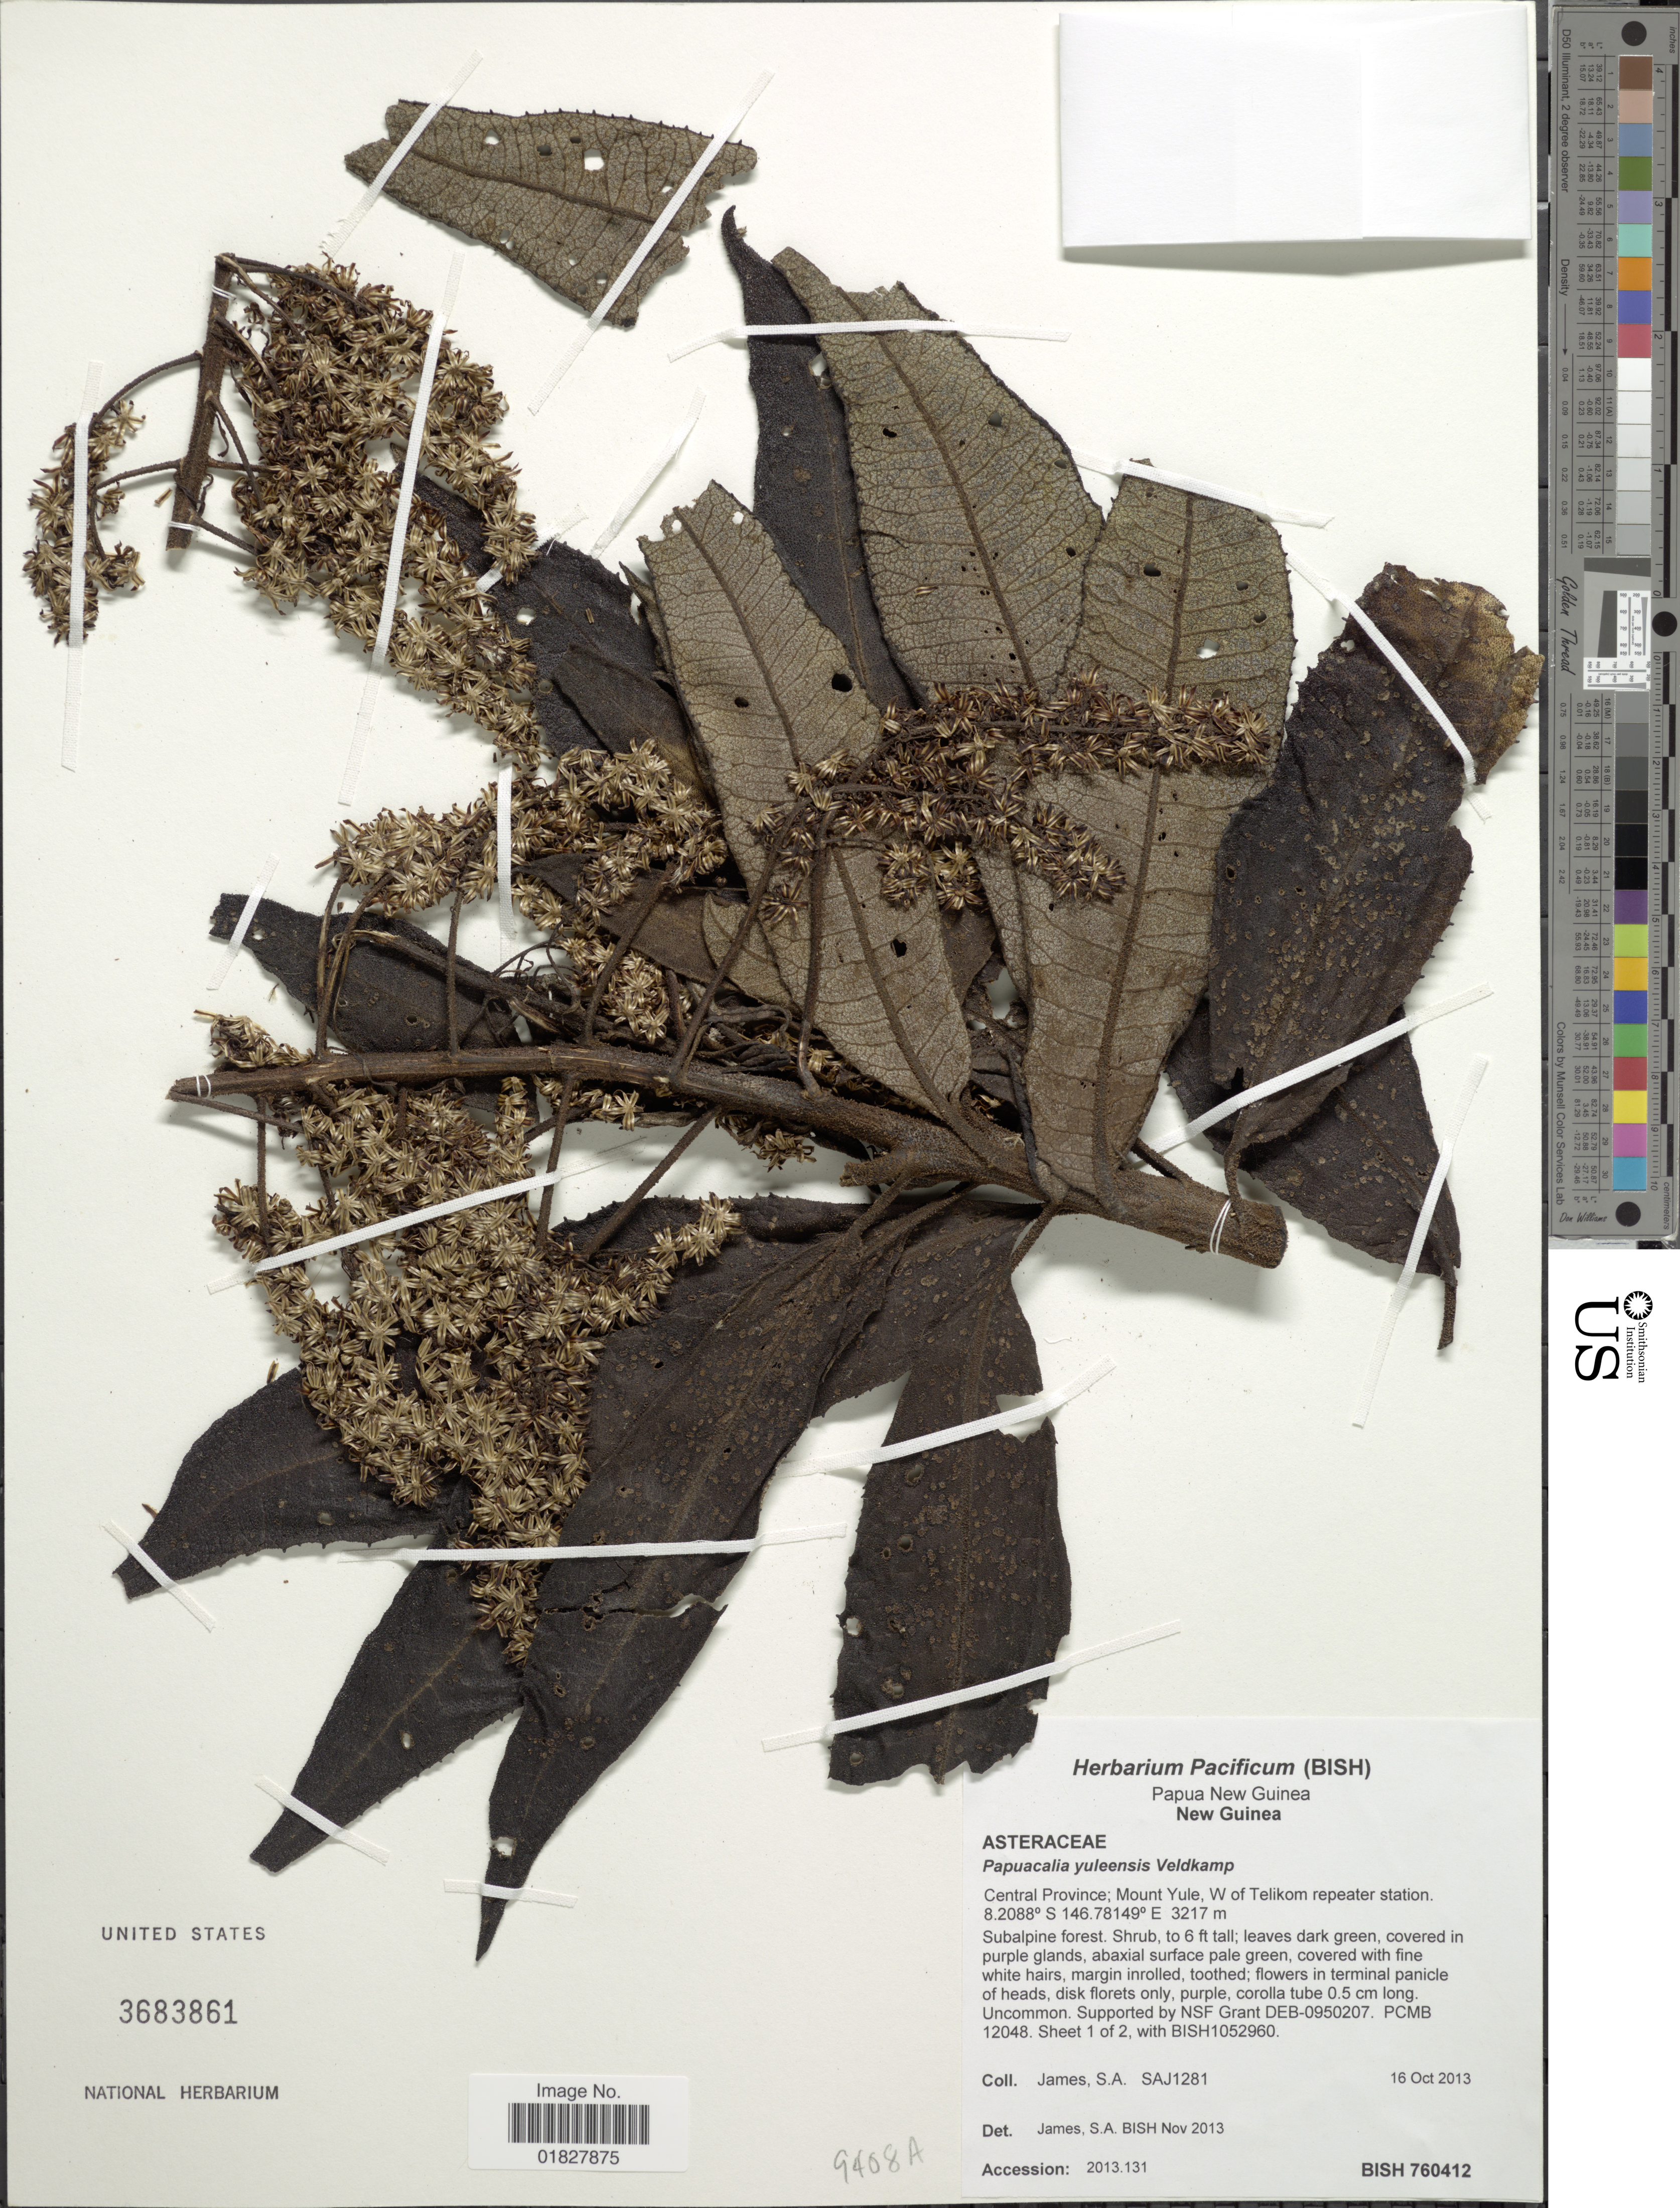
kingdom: Plantae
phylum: Tracheophyta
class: Magnoliopsida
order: Asterales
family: Asteraceae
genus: Papuacalia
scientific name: Papuacalia yuleensis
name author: Veldkamp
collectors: S. James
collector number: SAJ1281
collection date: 2013-10-16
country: Papua New Guinea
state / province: Central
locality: New Guinea, Mount Yule, W of Telikom repeater station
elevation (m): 3217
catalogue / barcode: US 3683861